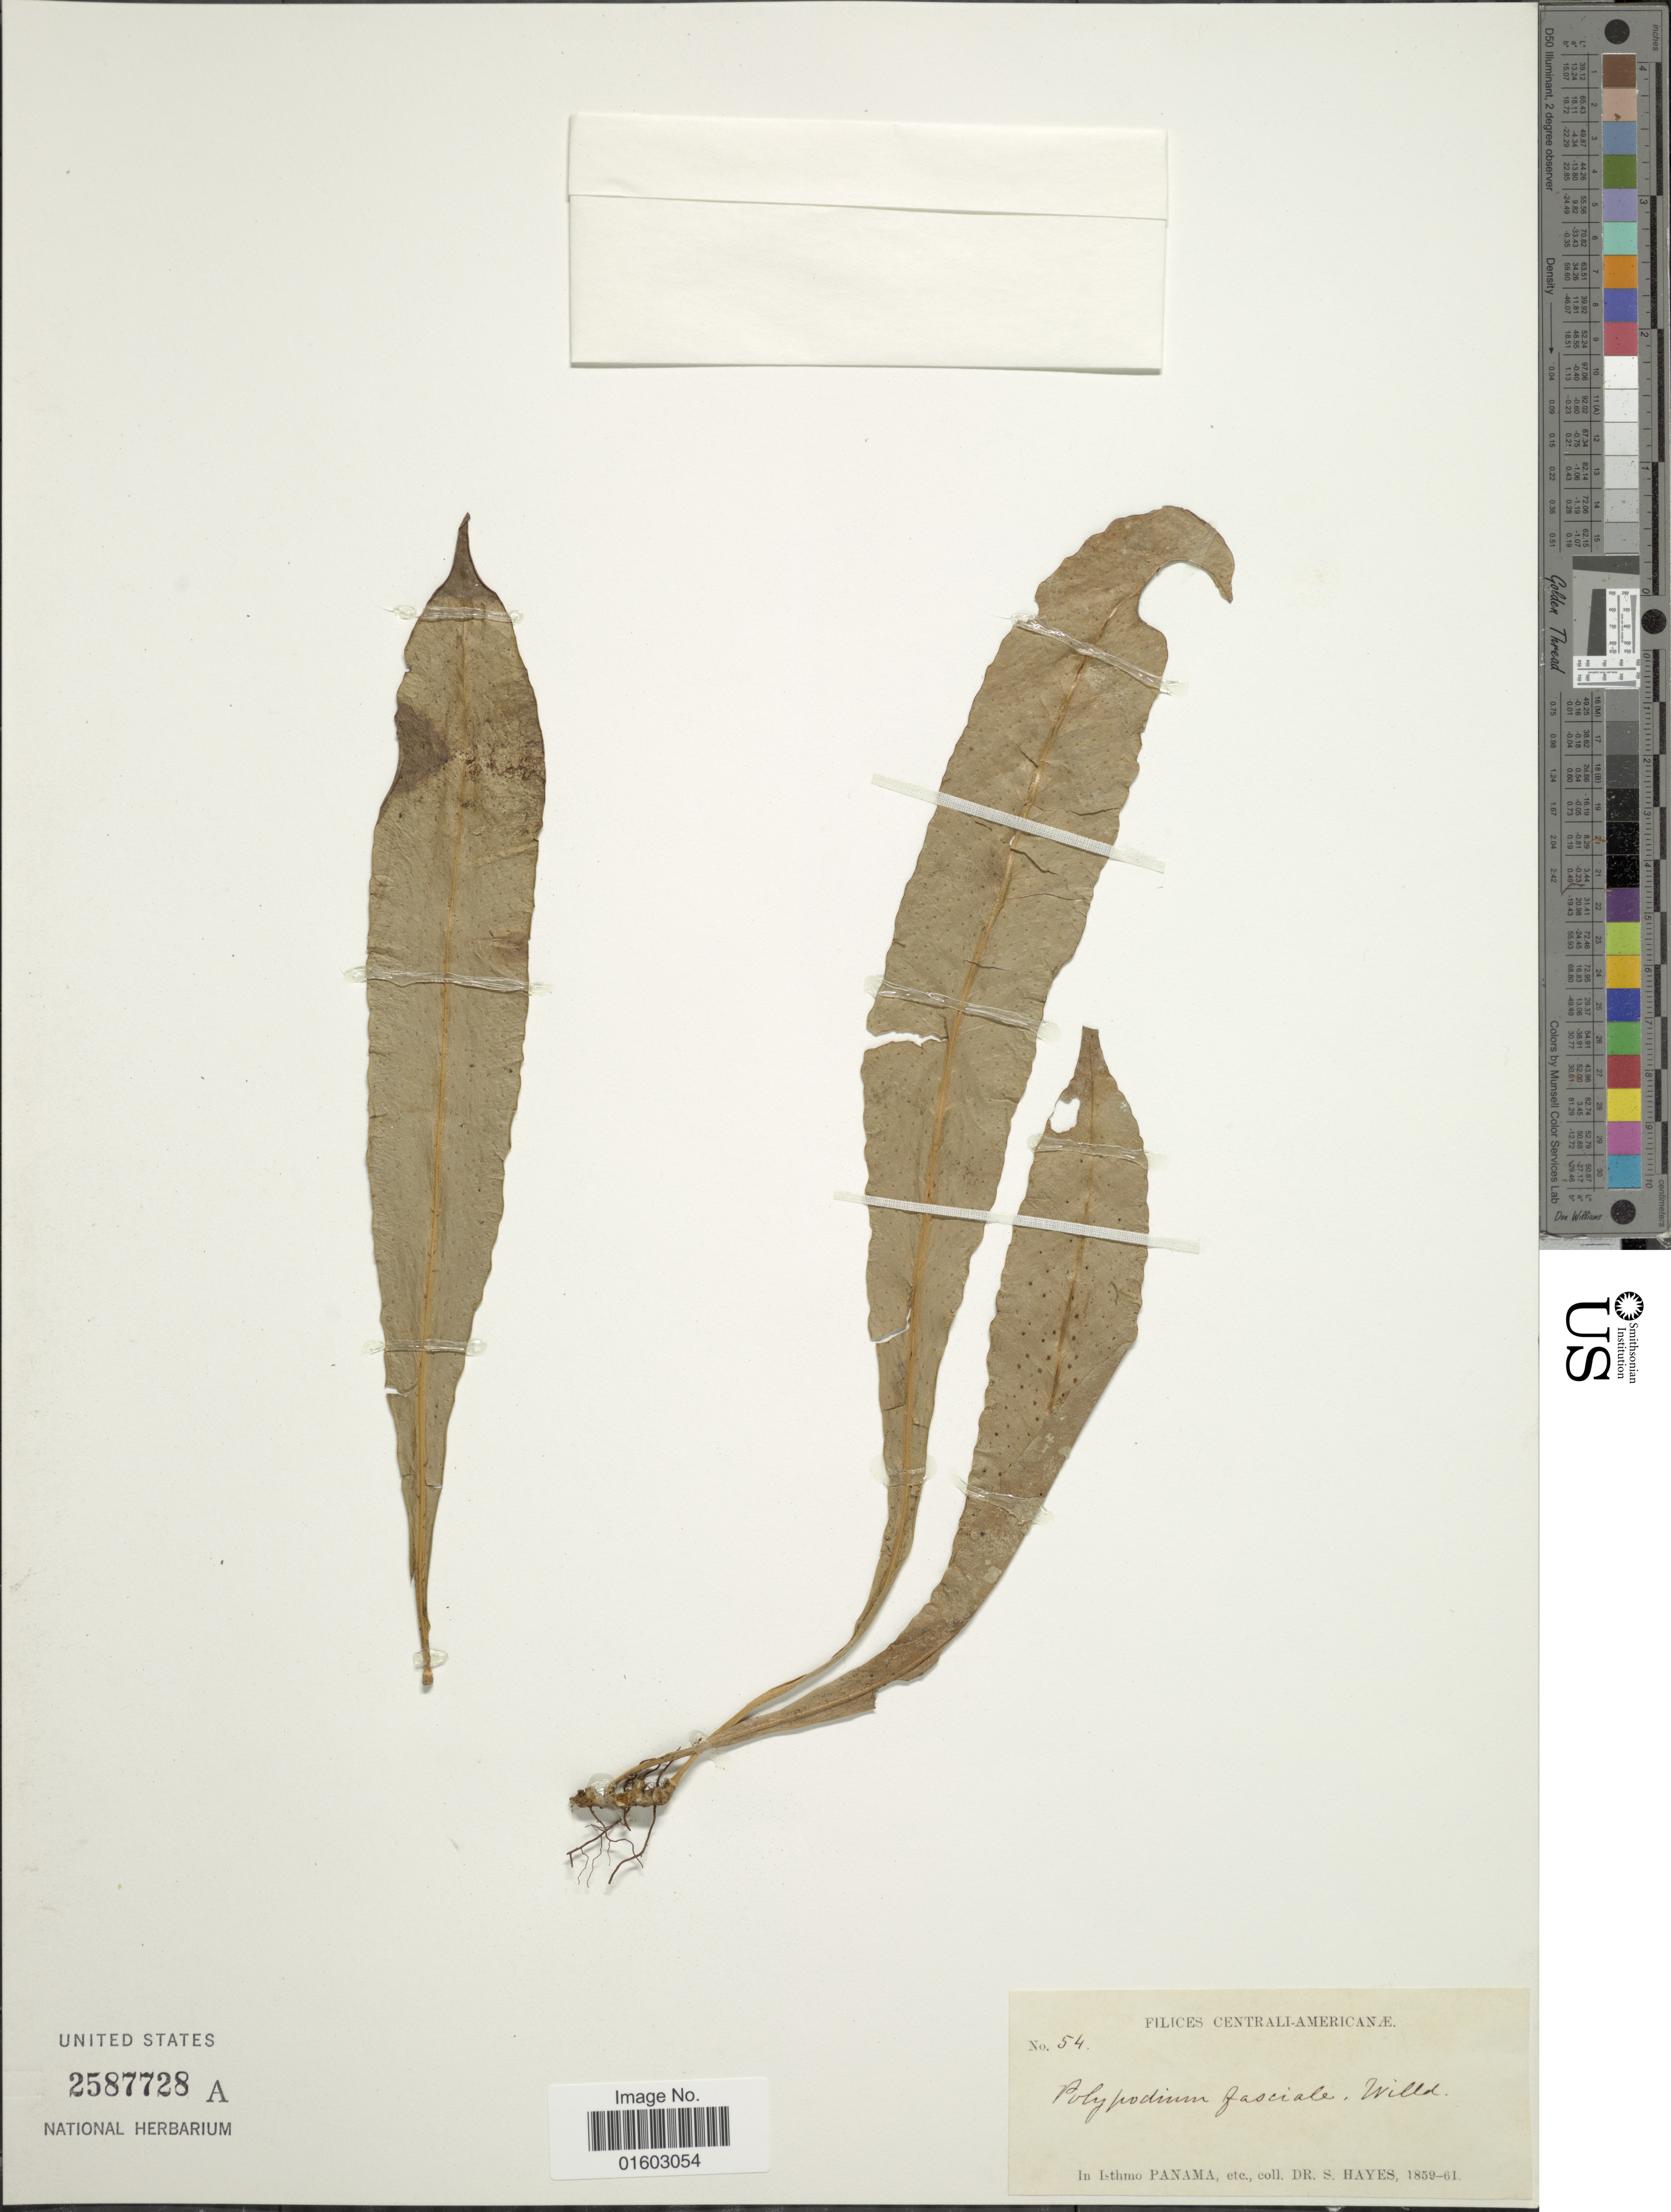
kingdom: Plantae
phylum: Tracheophyta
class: Polypodiopsida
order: Polypodiales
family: Polypodiaceae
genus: Campyloneurum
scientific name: Campyloneurum occultum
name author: (Christ) M. Mey. ex Lellinger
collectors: S. Hayes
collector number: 54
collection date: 1859/1861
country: Panama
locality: In Isthmo Panama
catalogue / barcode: US 2587728A